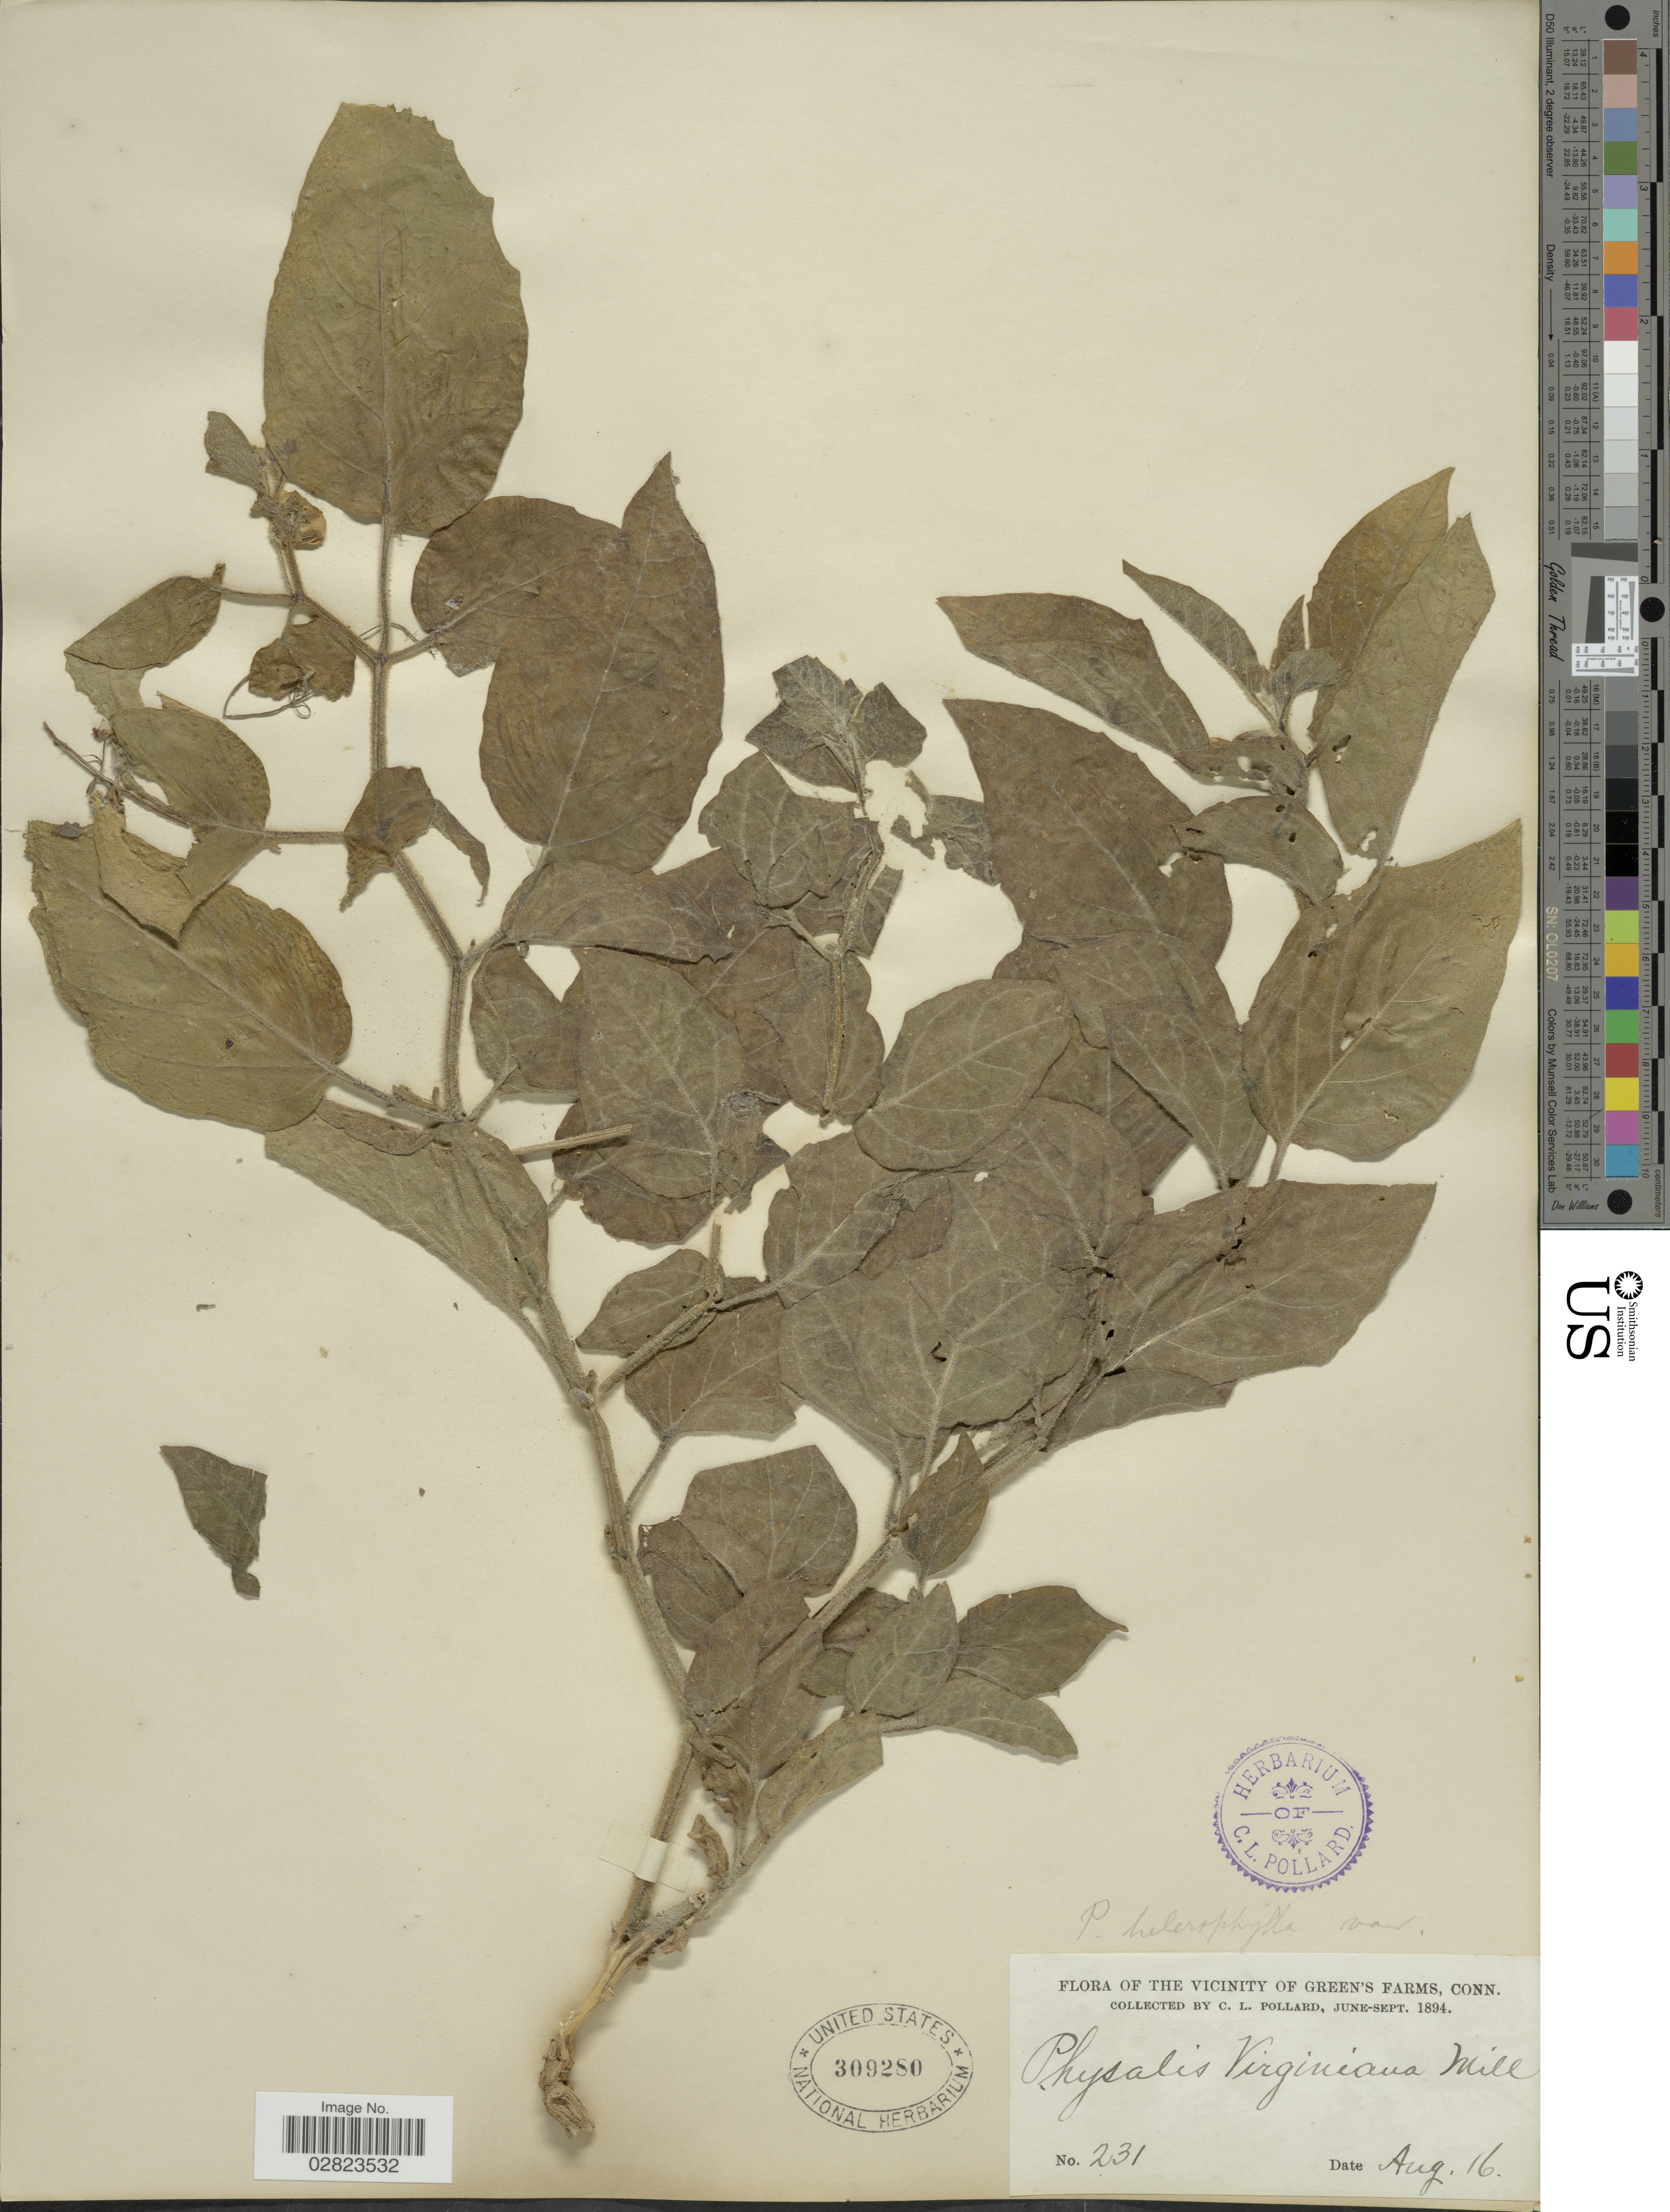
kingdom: Plantae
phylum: Tracheophyta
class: Magnoliopsida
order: Solanales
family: Solanaceae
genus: Physalis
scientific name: Physalis heterophylla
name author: Nees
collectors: C. L. Pollard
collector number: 231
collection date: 1894-08-16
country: United States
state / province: Connecticut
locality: VIcinity of Green's Farms.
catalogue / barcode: US 309280